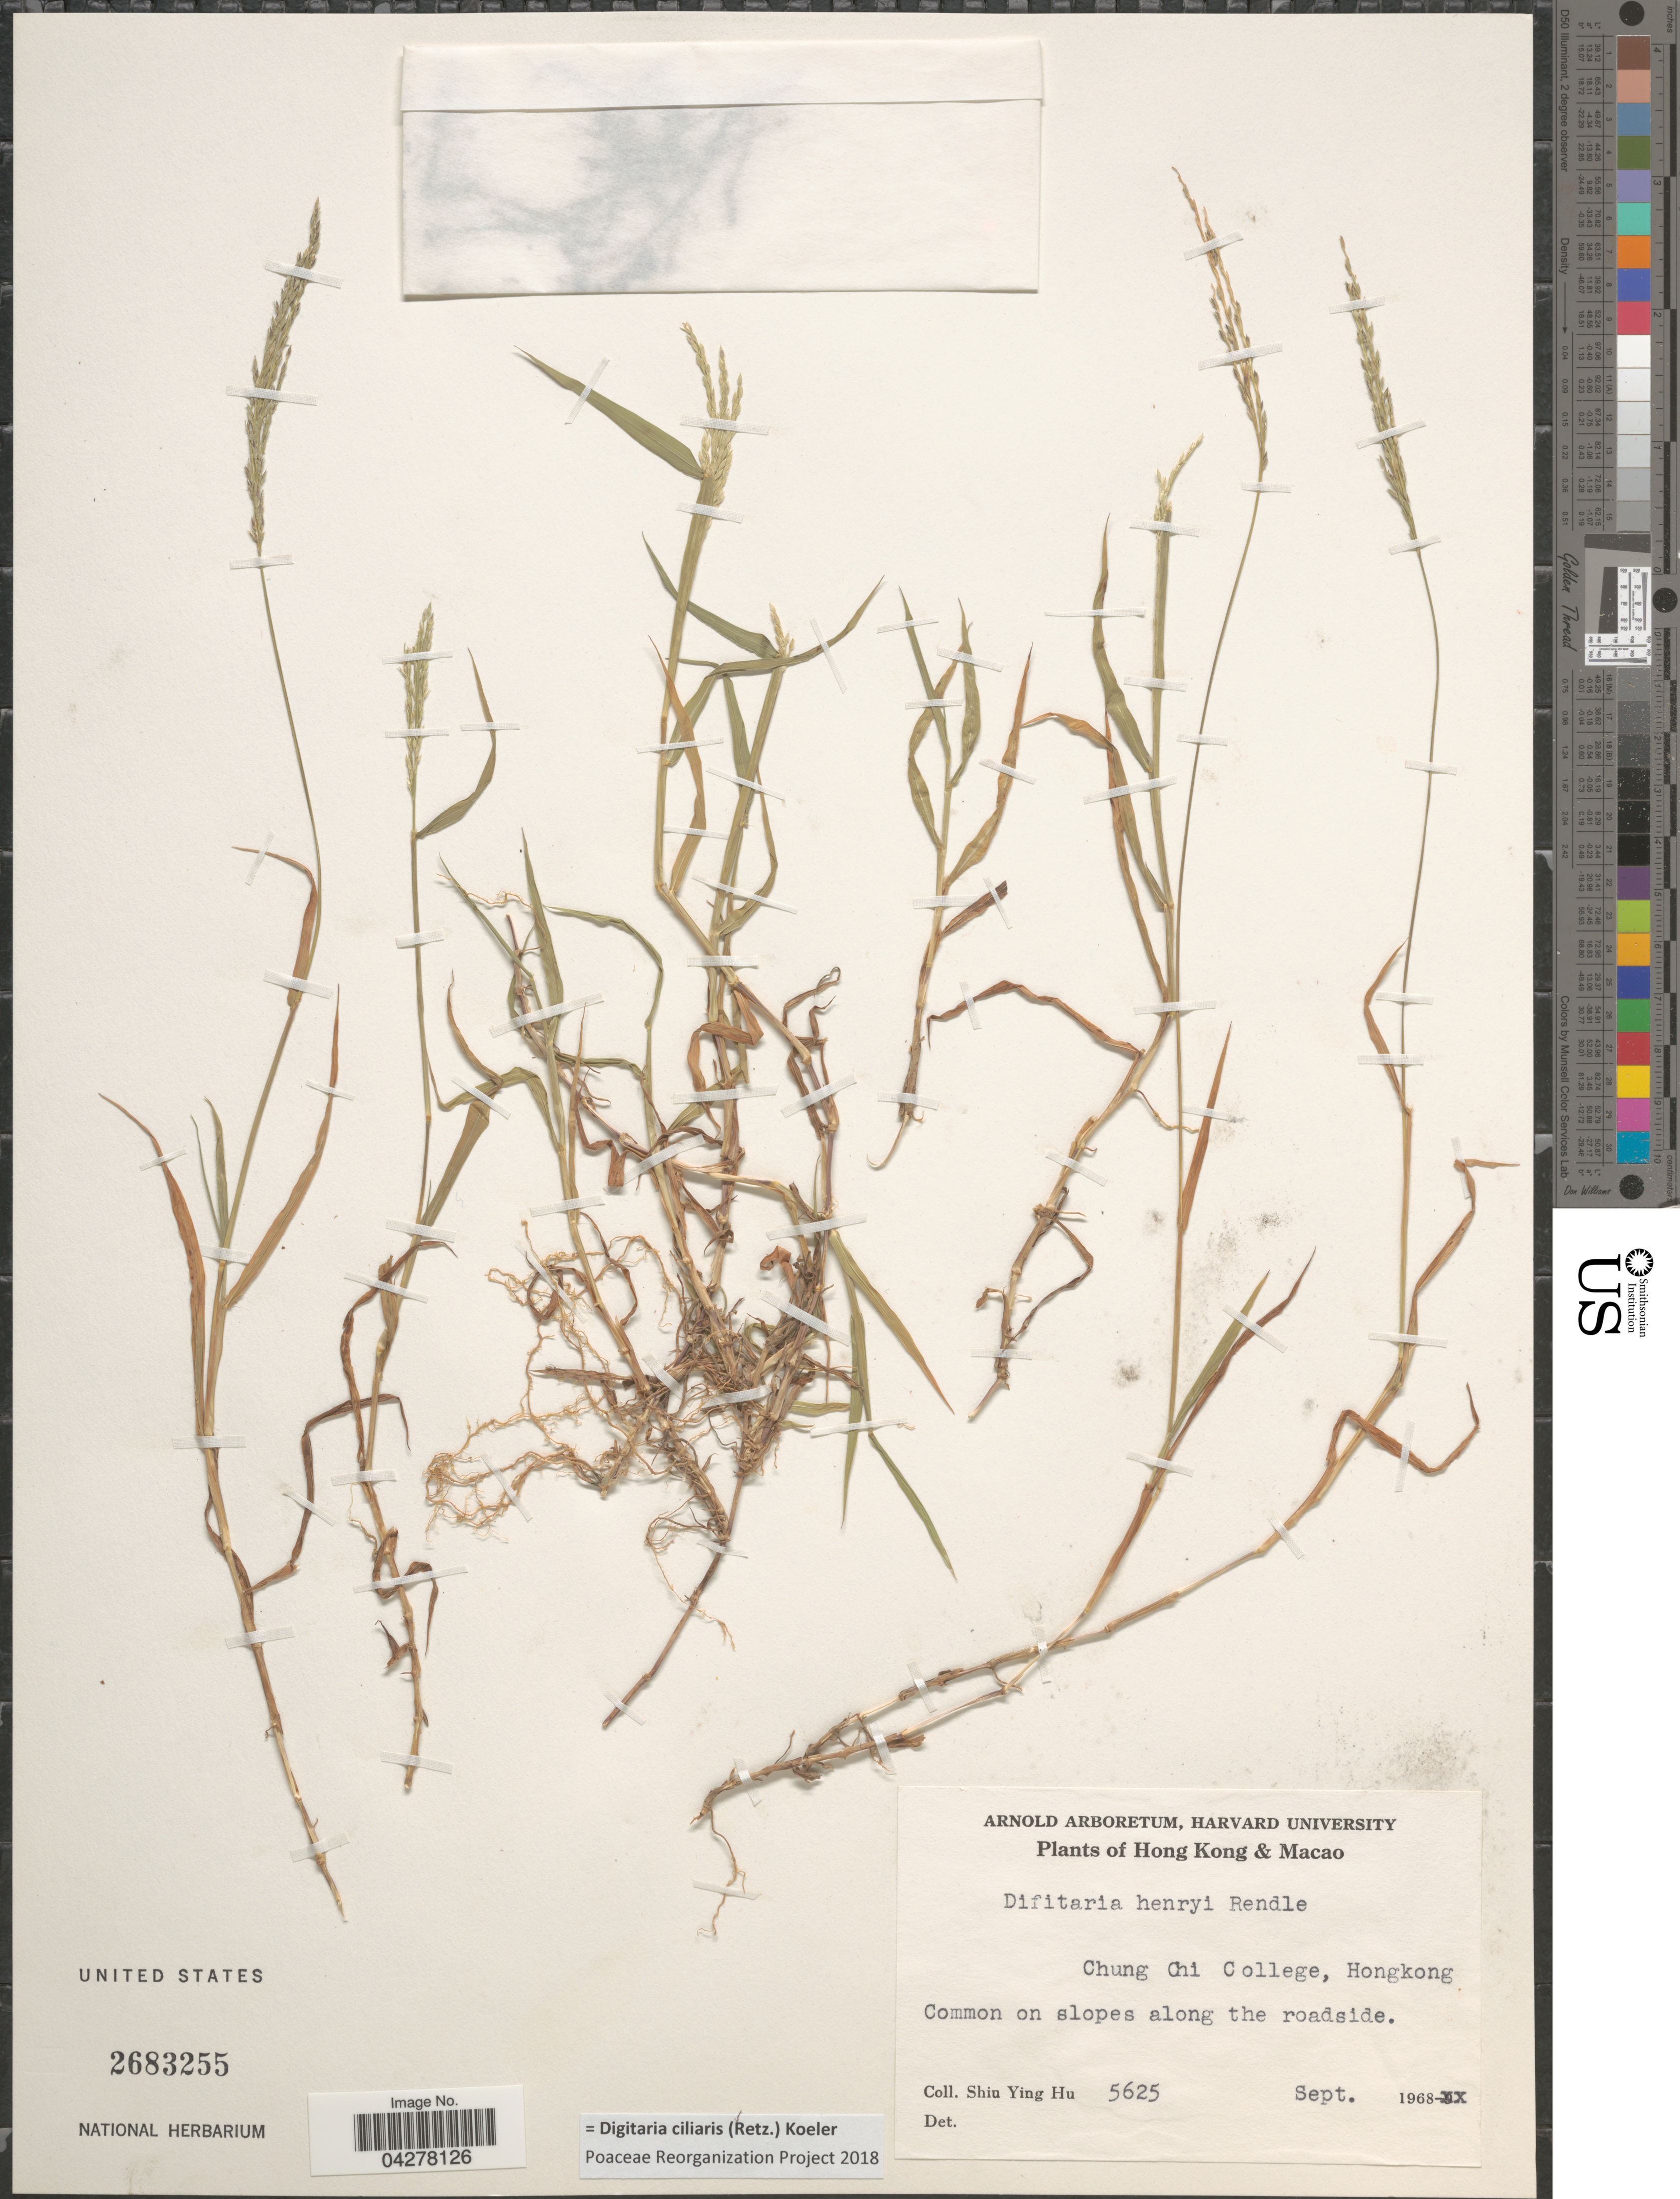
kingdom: Plantae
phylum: Tracheophyta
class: Liliopsida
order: Poales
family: Poaceae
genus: Digitaria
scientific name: Digitaria ciliaris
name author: (Retz.) Koeler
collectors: S. Y. Hu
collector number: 5625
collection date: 1968-09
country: China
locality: Hong Kong & Macao. Chung Chi College, Hongkong. Common on slopes along the roadside.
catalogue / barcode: US 2683255